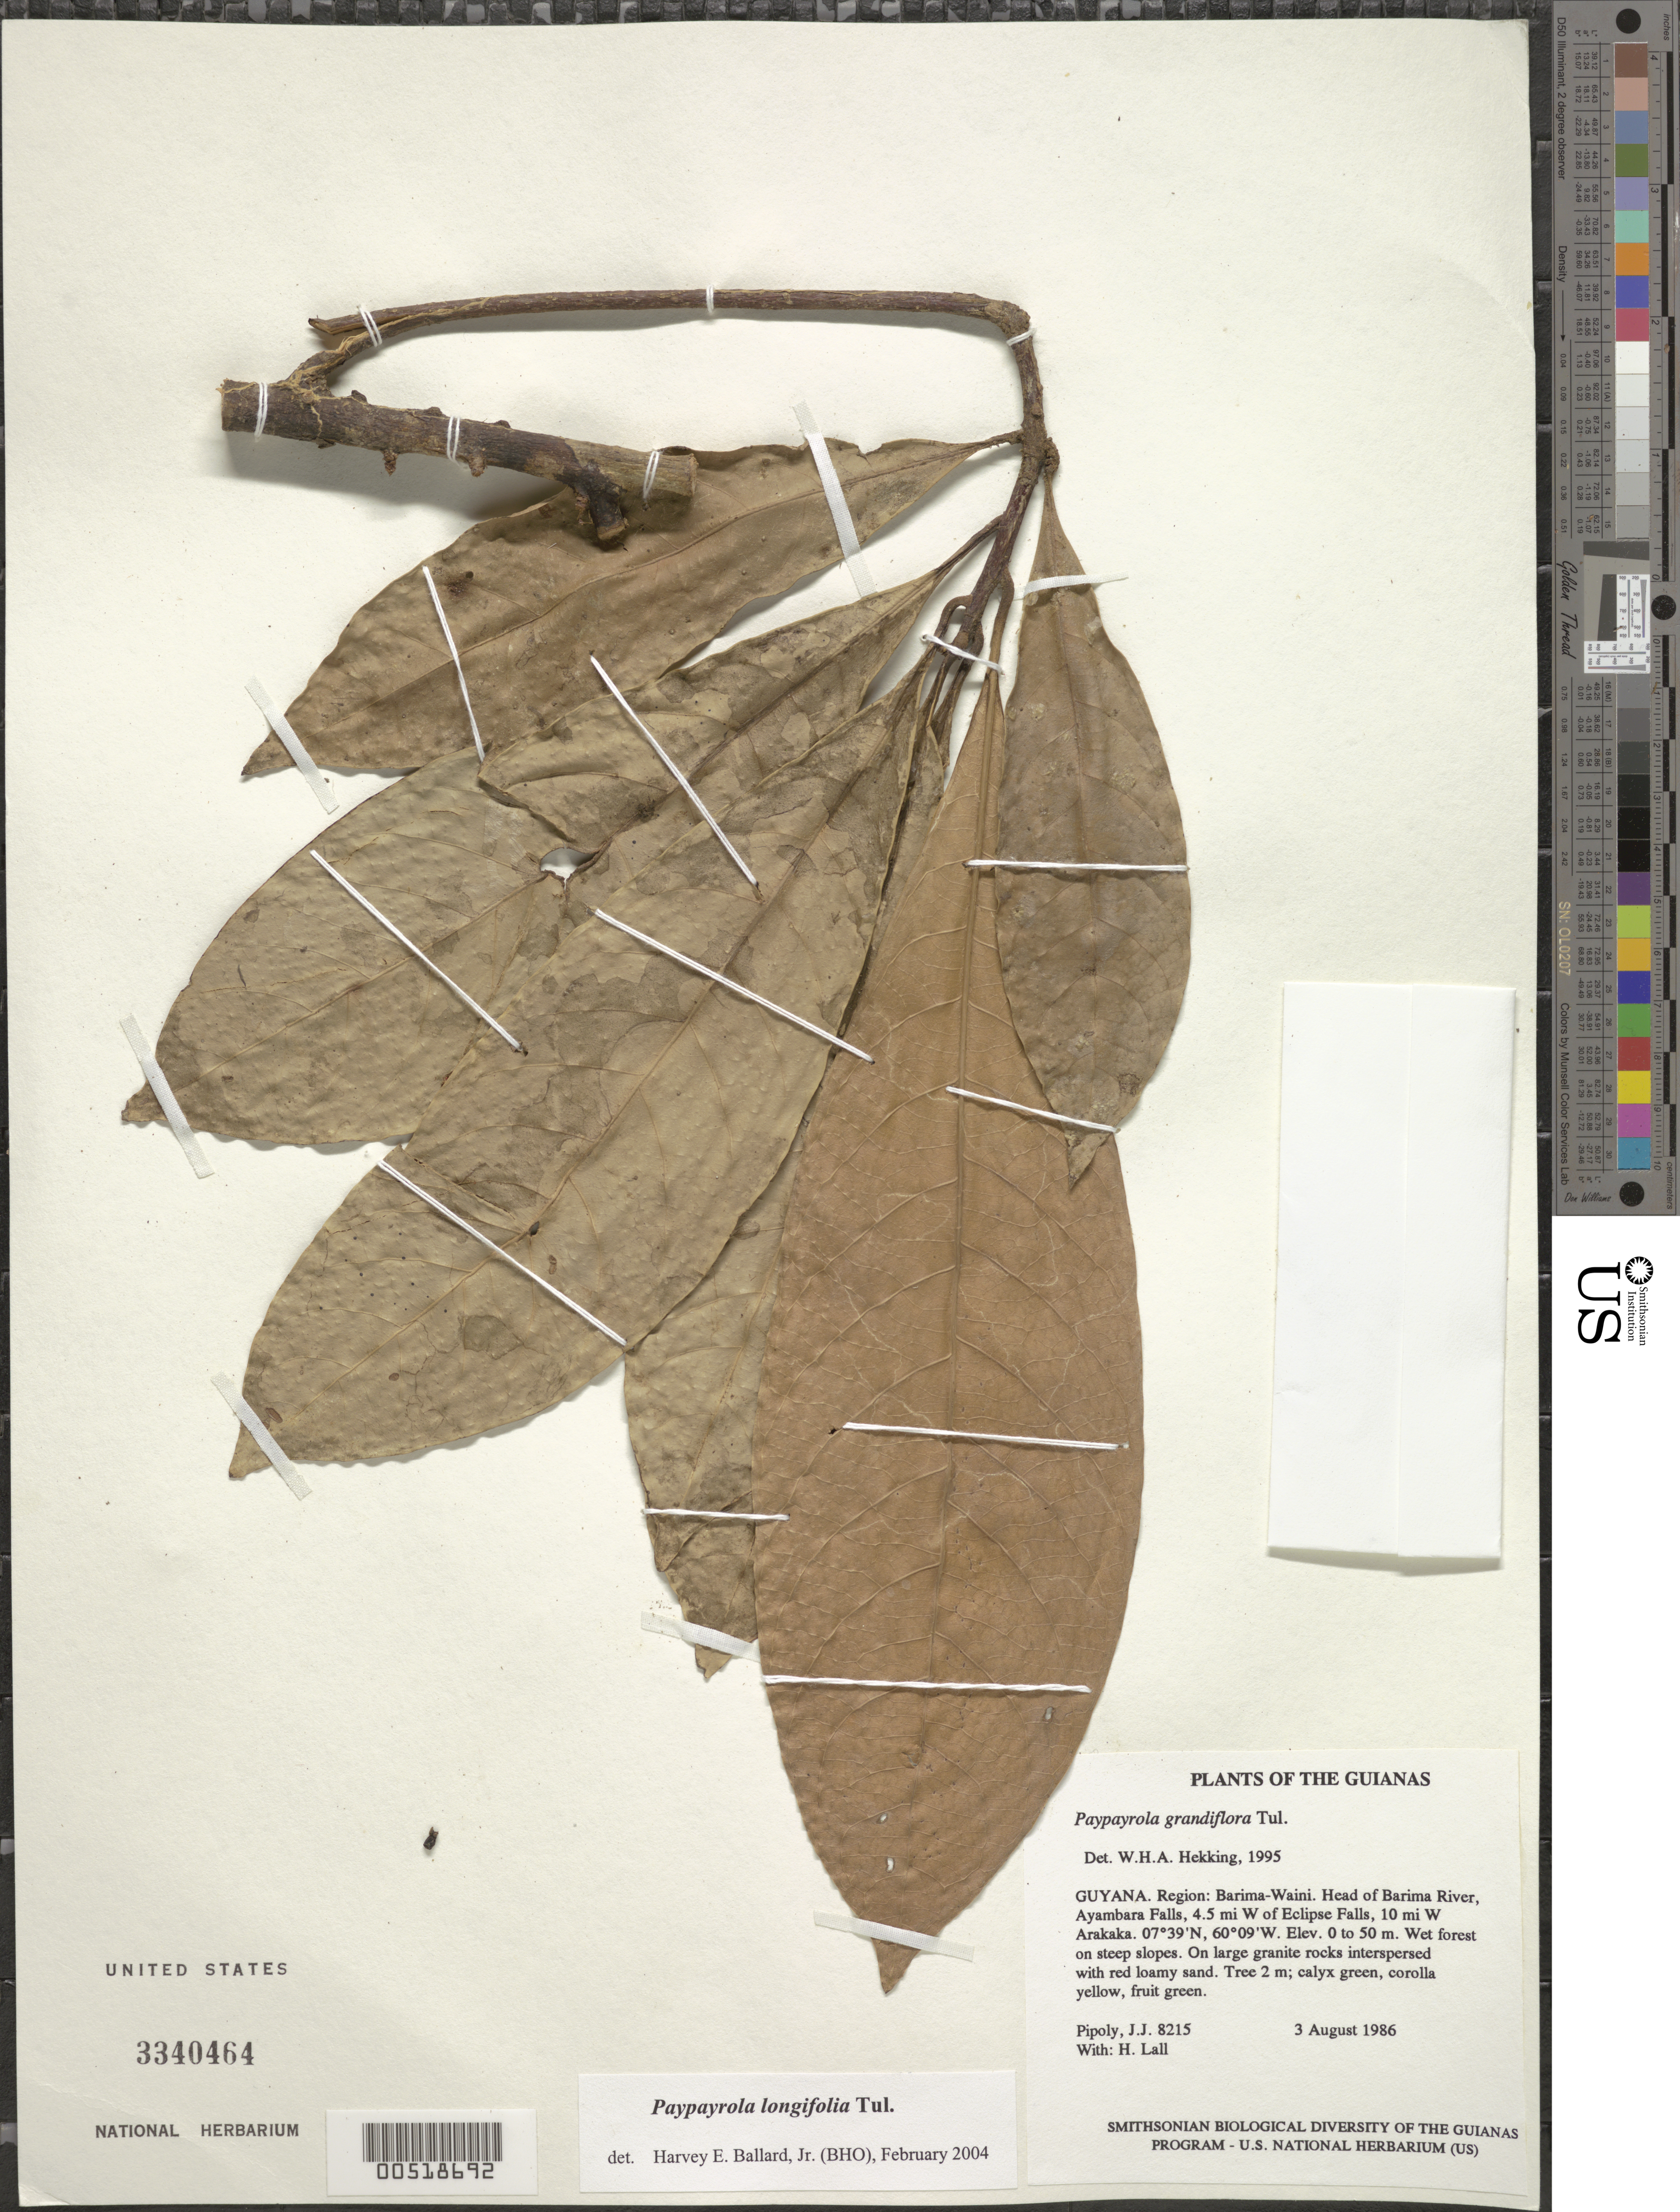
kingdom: Plantae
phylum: Tracheophyta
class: Magnoliopsida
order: Malpighiales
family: Violaceae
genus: Paypayrola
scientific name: Paypayrola longifolia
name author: Tul.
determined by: Ballard, Harvey E.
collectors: J. J. Pipoly & H. Lall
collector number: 8215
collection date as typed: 3 August 1986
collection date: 1986-08-03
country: Guyana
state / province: Barima-Waini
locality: Head of Barima R, Ayambara Falls, 4.5 mi W of Eclipse Falls, ca. 10 W of Arakaka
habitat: Wet forest on large granite rocks, interspersed with red loamy sand, on steep slopes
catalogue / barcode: US 3340464